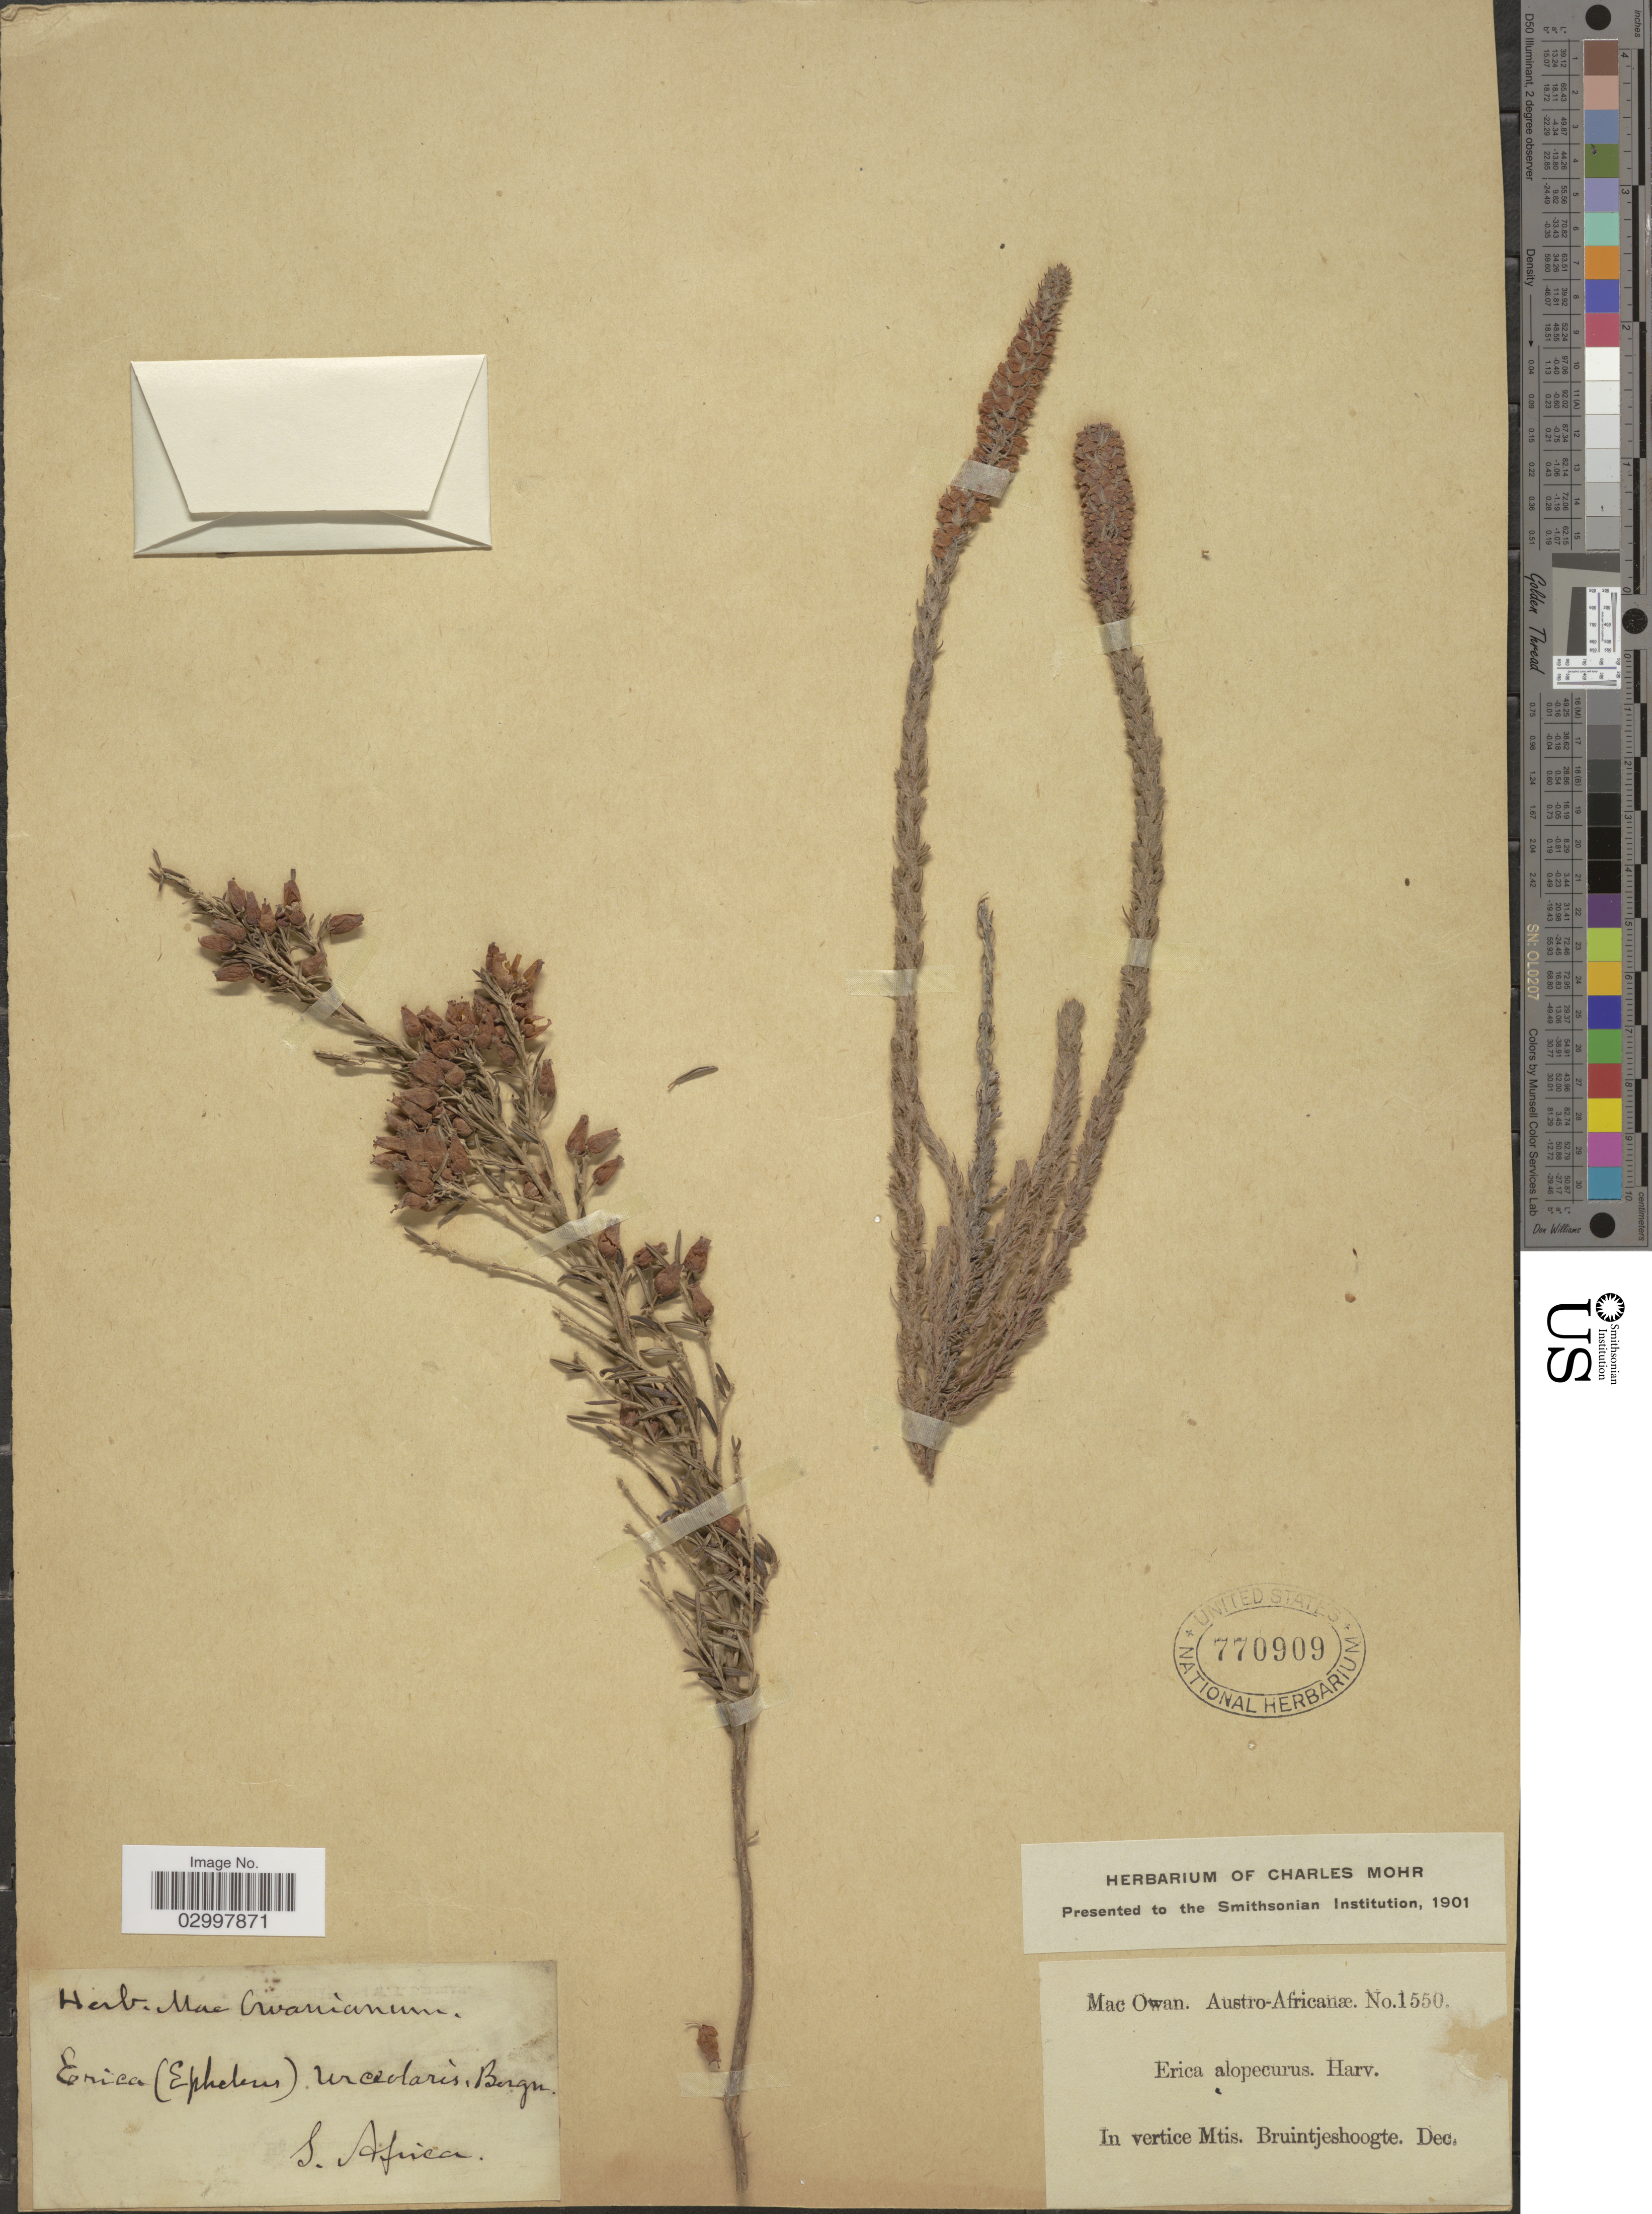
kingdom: Plantae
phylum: Tracheophyta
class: Magnoliopsida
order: Ericales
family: Ericaceae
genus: Erica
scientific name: Erica alopecurus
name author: Harv.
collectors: M. Owan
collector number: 1550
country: South Africa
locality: S. Africa. Austro-Africanæ. In vertice Mtis. Bruintjeshoogte.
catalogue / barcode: US 770909